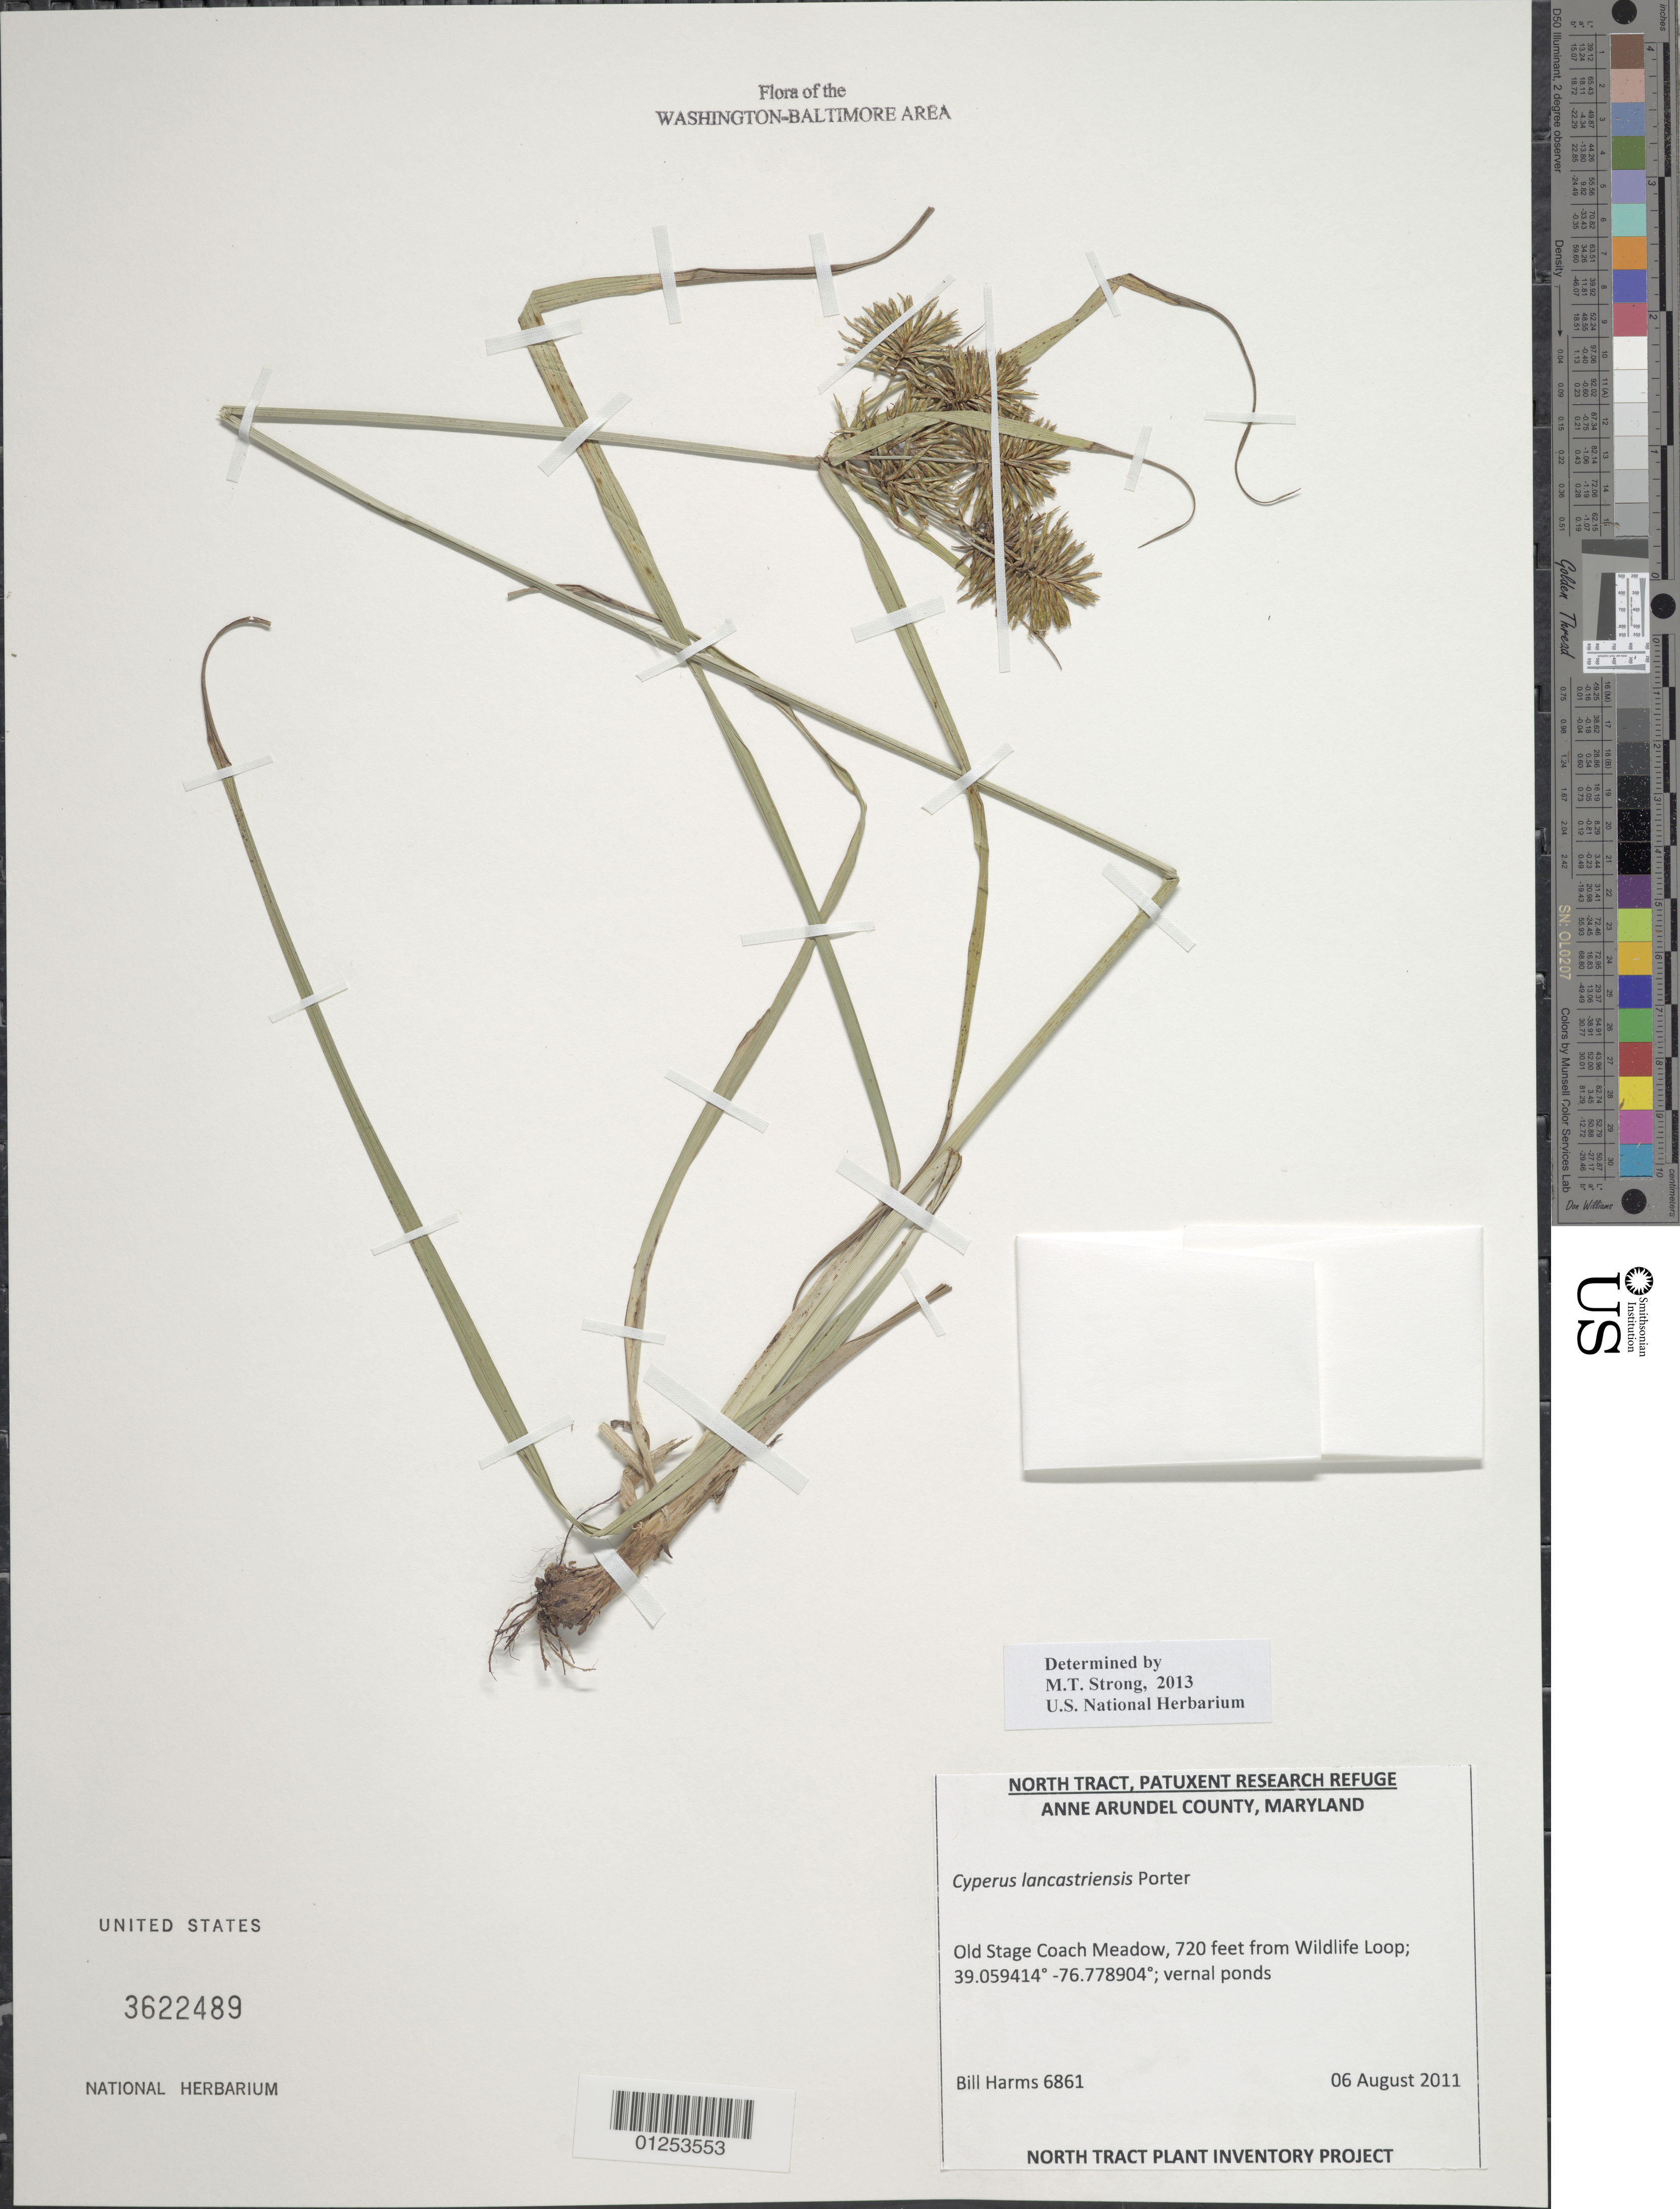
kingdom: Plantae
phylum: Tracheophyta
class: Liliopsida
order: Poales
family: Cyperaceae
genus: Cyperus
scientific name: Cyperus lancastriensis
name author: Porter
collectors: B. Harms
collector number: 6861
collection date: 2011-08-06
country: United States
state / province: Maryland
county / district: Anne Arundel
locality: Old Stage Coach Meadow, 720 feet from Wildlife Loop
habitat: vernal ponds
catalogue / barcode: US 3622489